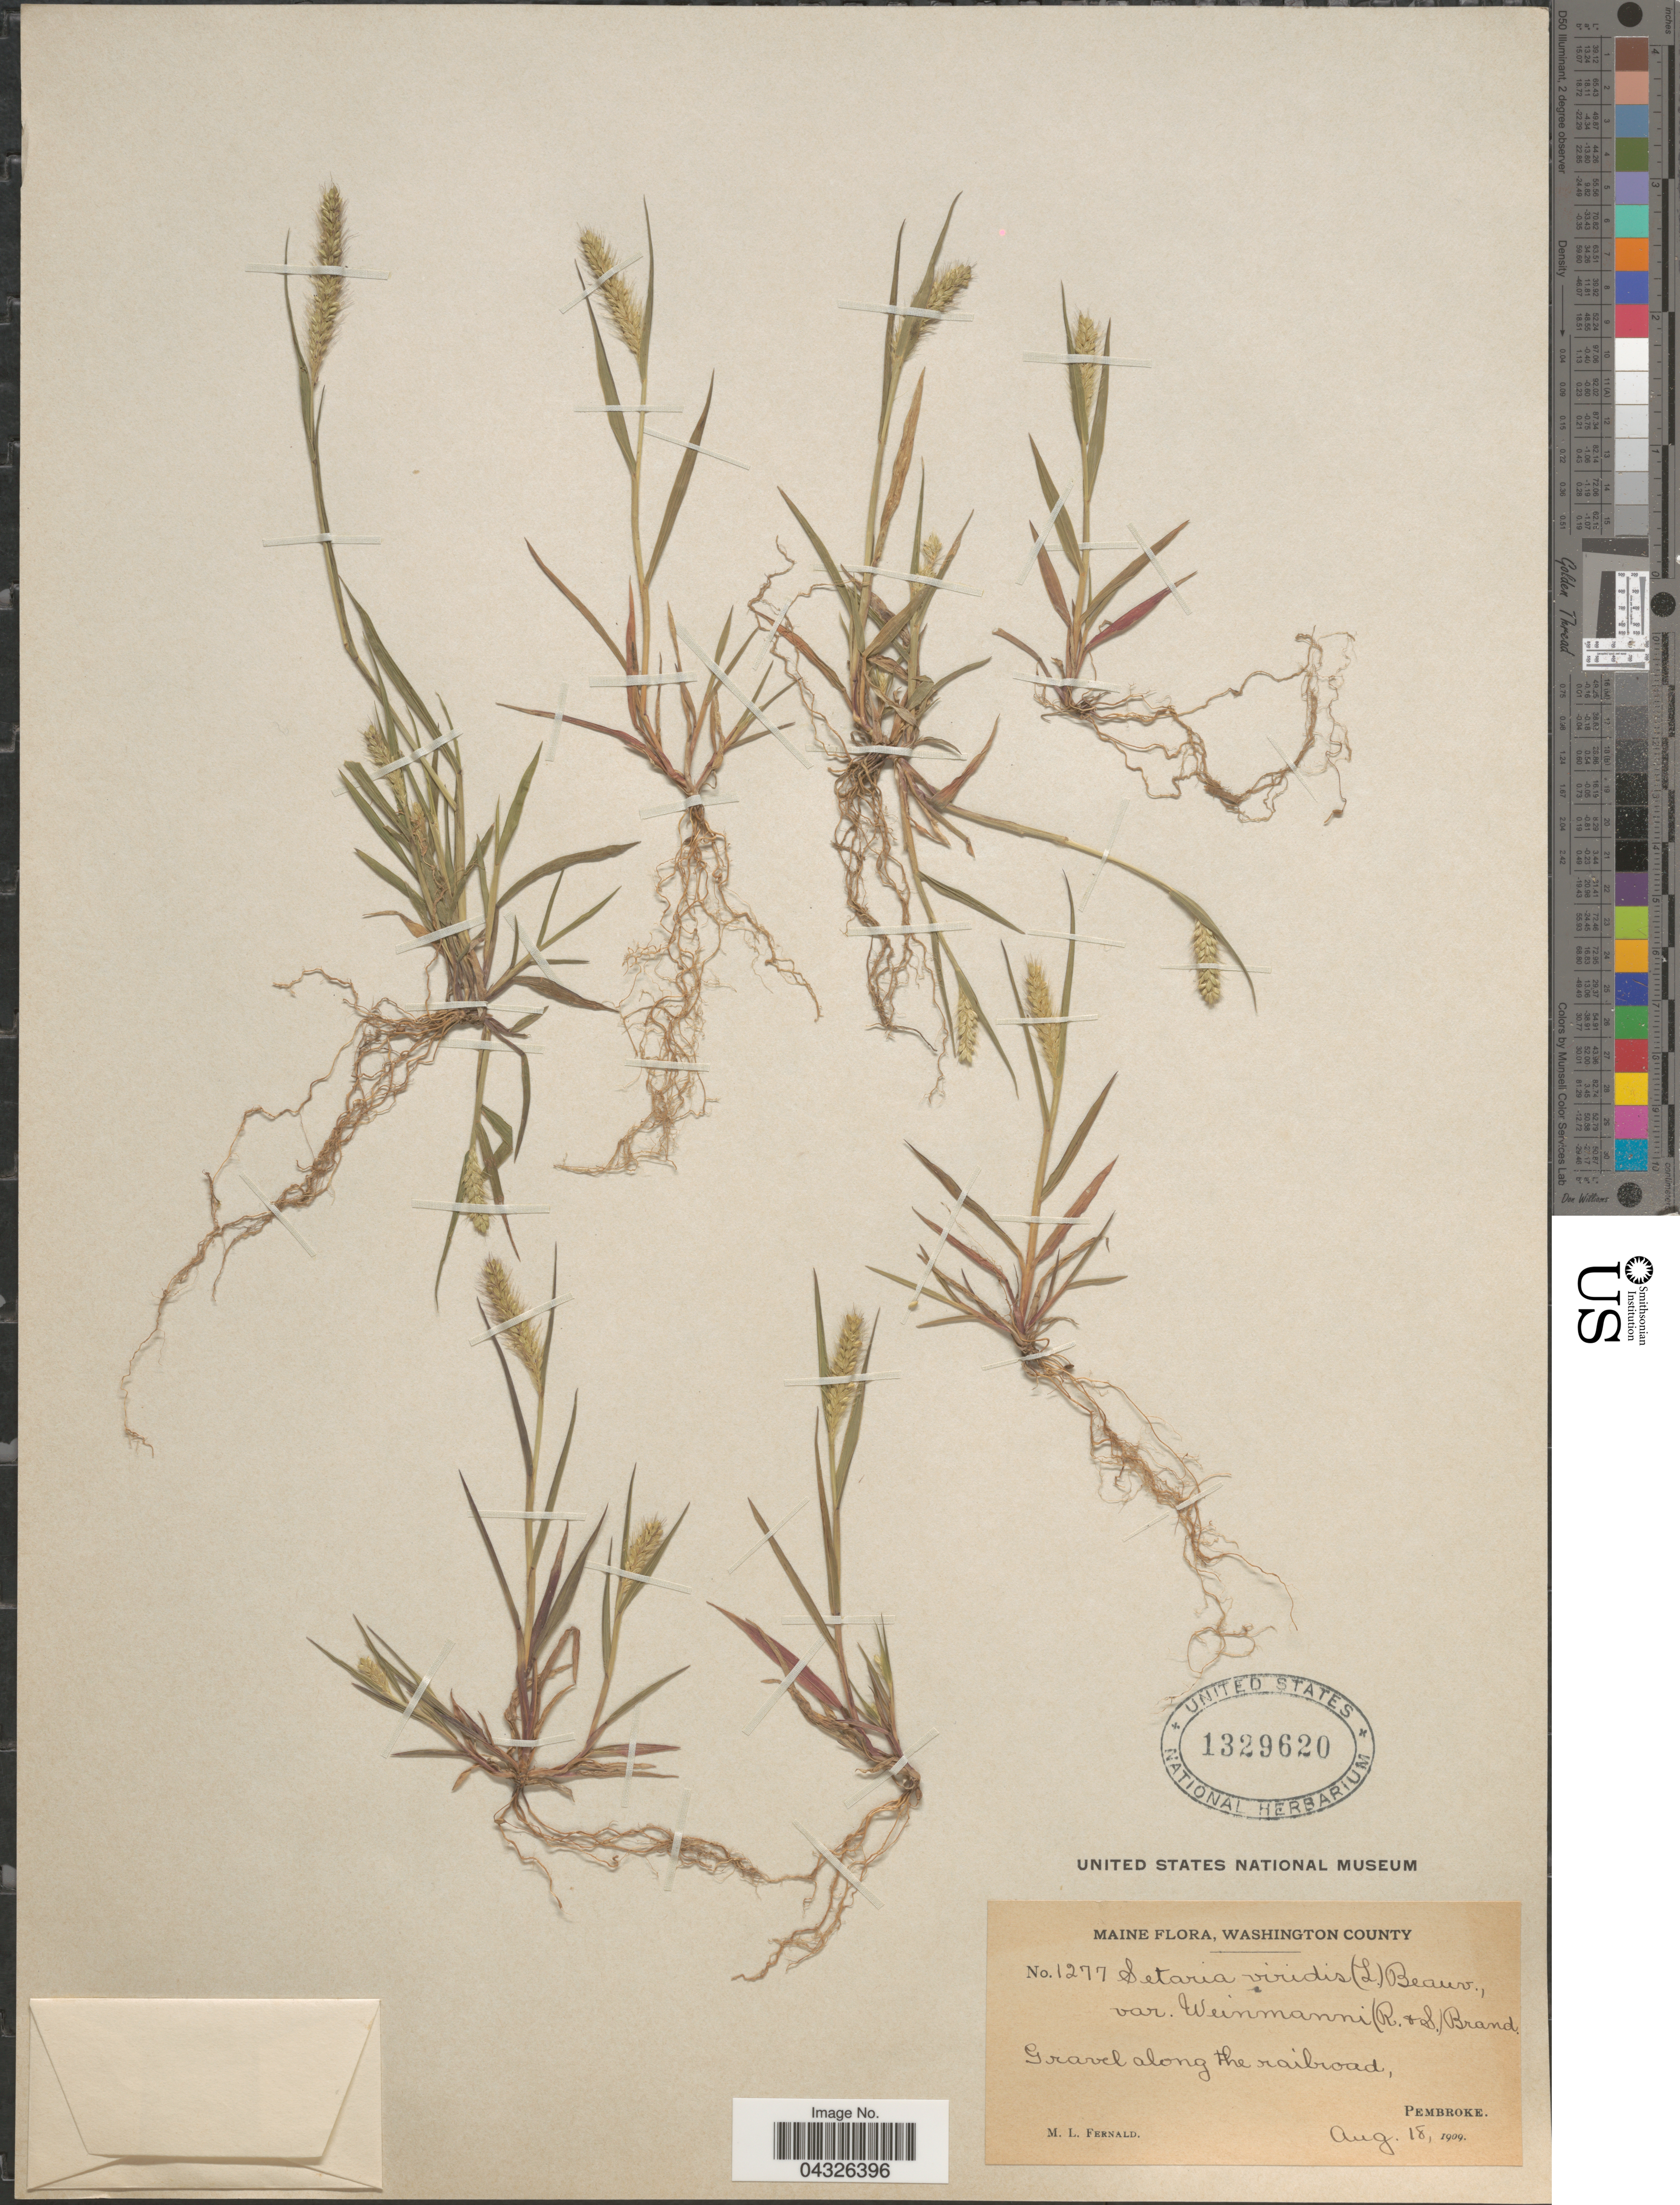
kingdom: Plantae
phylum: Tracheophyta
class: Liliopsida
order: Poales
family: Poaceae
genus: Setaria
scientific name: Setaria viridis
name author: (L.) P. Beauv.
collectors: M. L. Fernald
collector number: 1277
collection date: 1909-08-18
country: United States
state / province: Maine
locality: Washington County. Gravel along the railroad, Pembroke.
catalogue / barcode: US 1329620